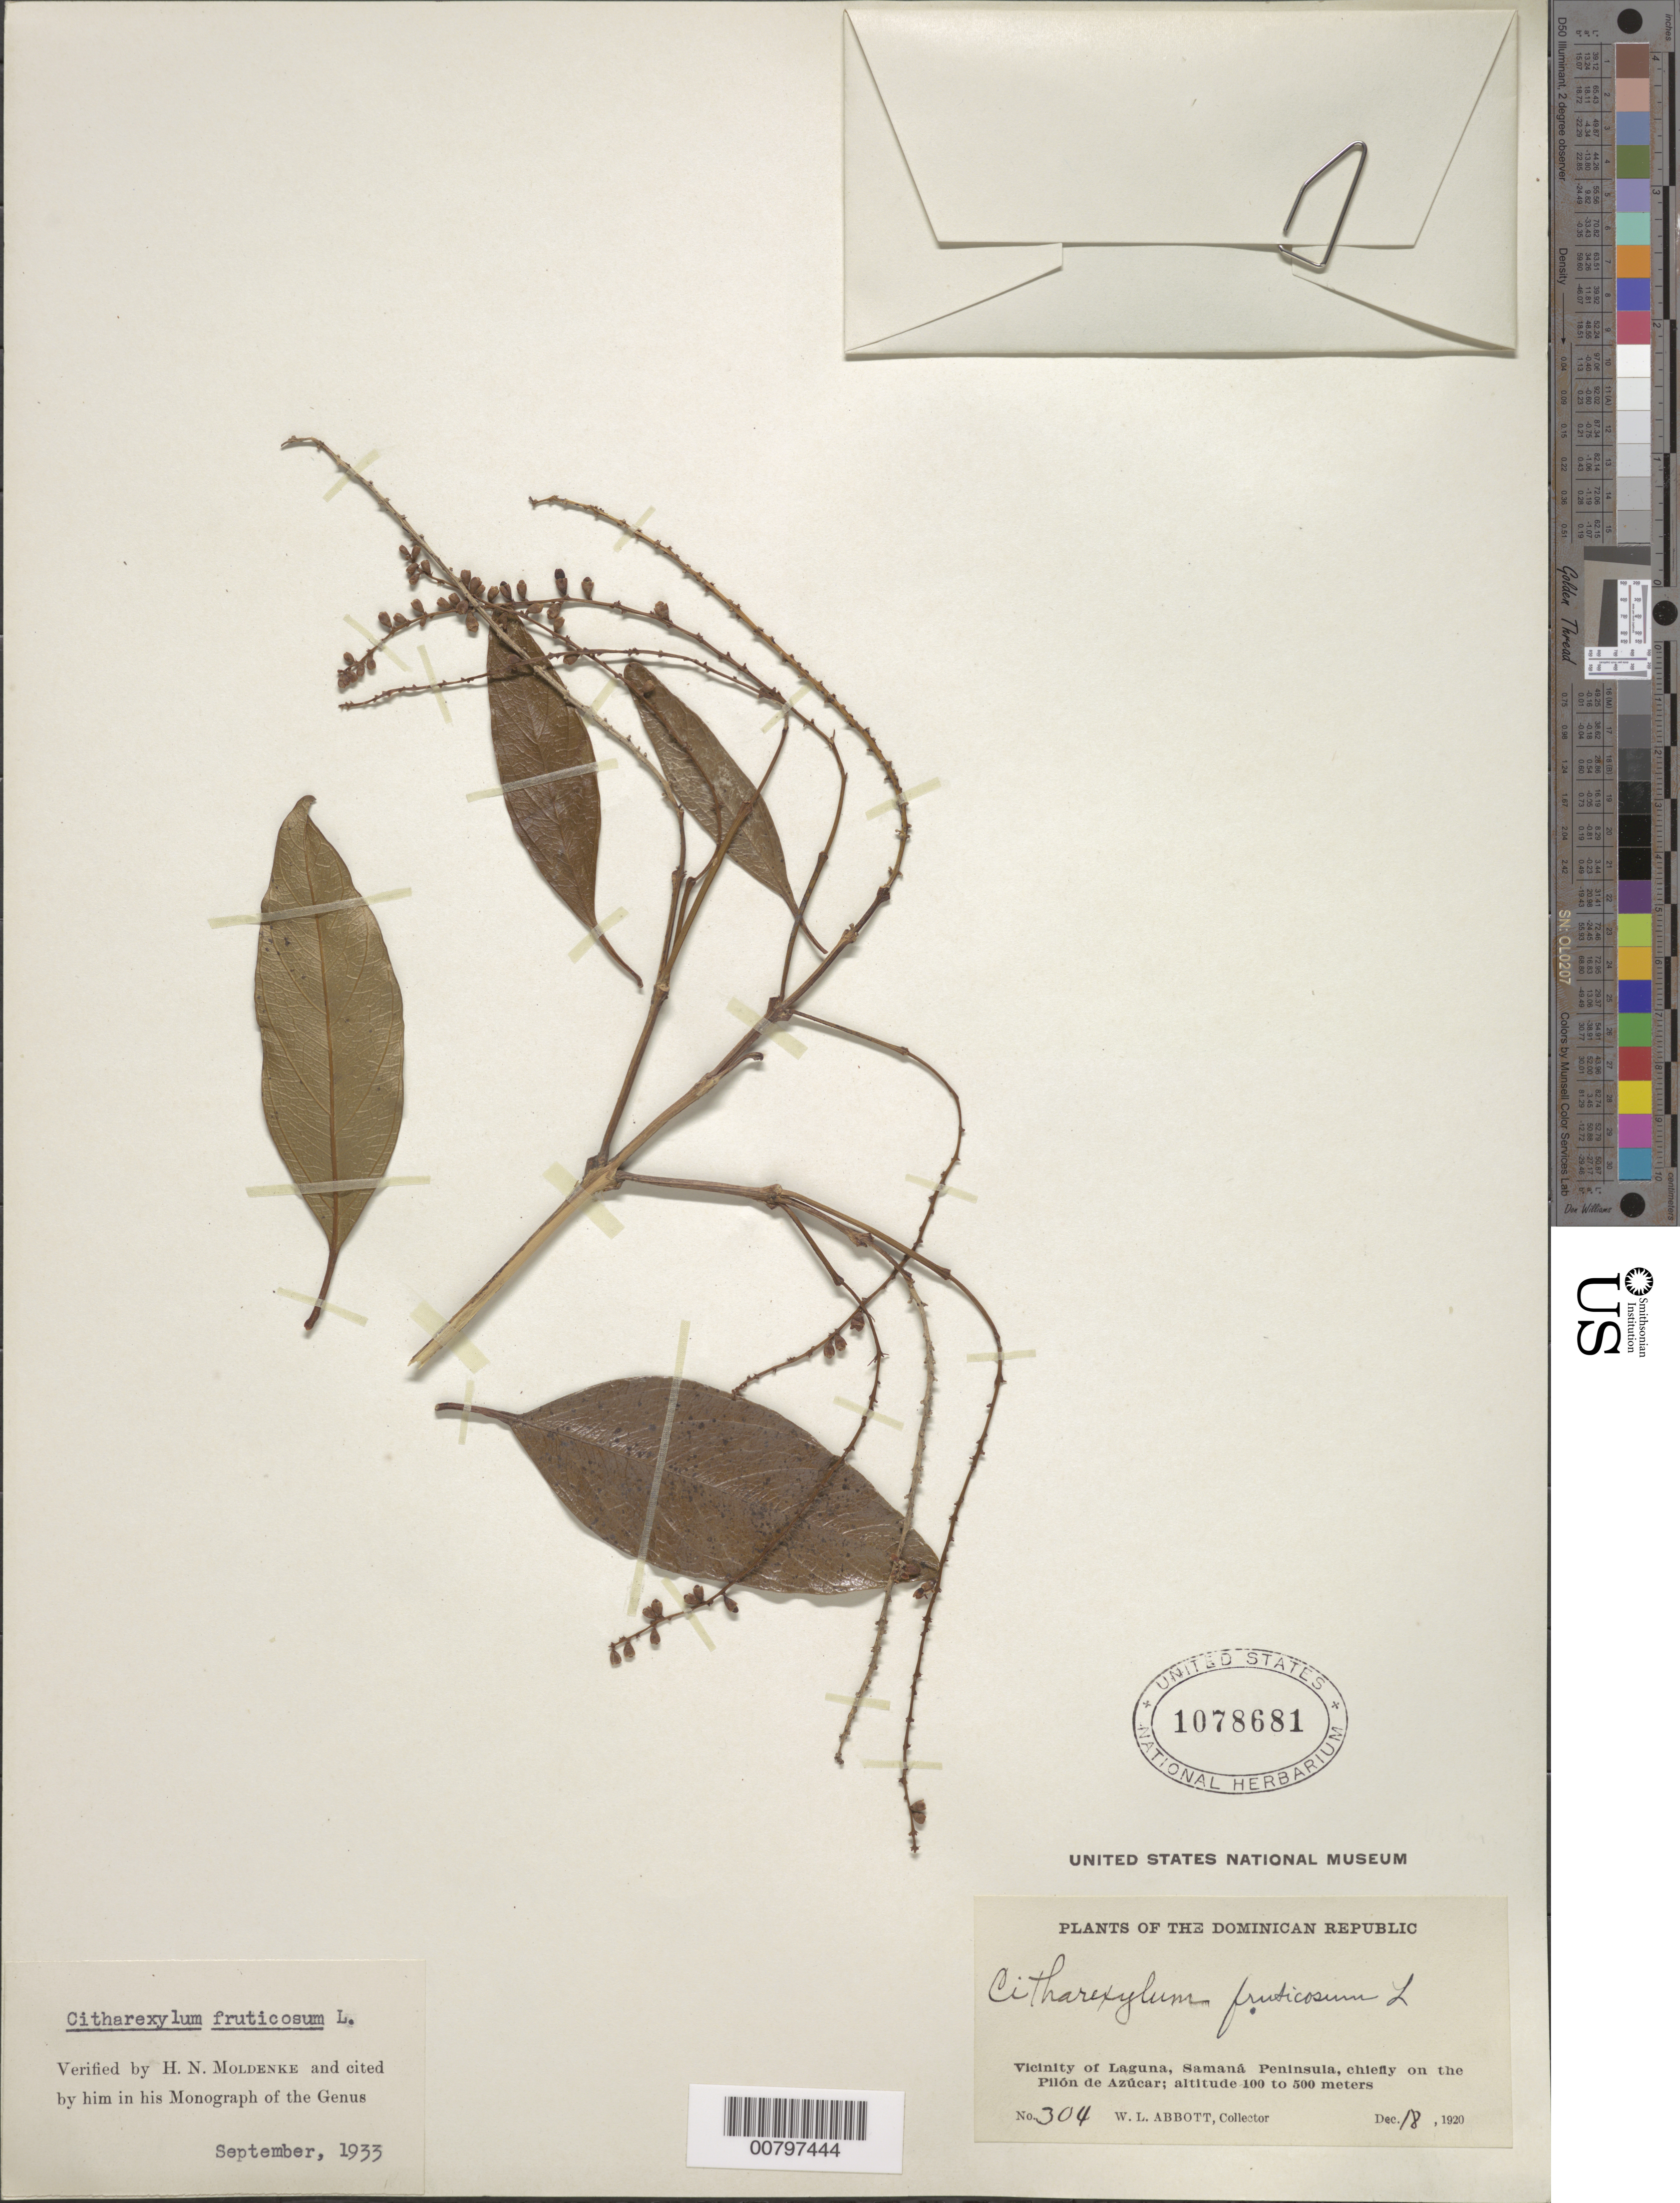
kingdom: Plantae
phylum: Tracheophyta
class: Magnoliopsida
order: Lamiales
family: Verbenaceae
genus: Citharexylum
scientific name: Citharexylum spinosum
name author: L.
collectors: W. L. Abbott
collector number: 304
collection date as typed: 18 Dec 1920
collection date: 1920-12-18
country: Dominican Republic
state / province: Samana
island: Hispaniola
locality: Vicinity of Laguna, Samaná Peninsula, chiefly on the Pilón Azúcar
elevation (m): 100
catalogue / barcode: US 1078681